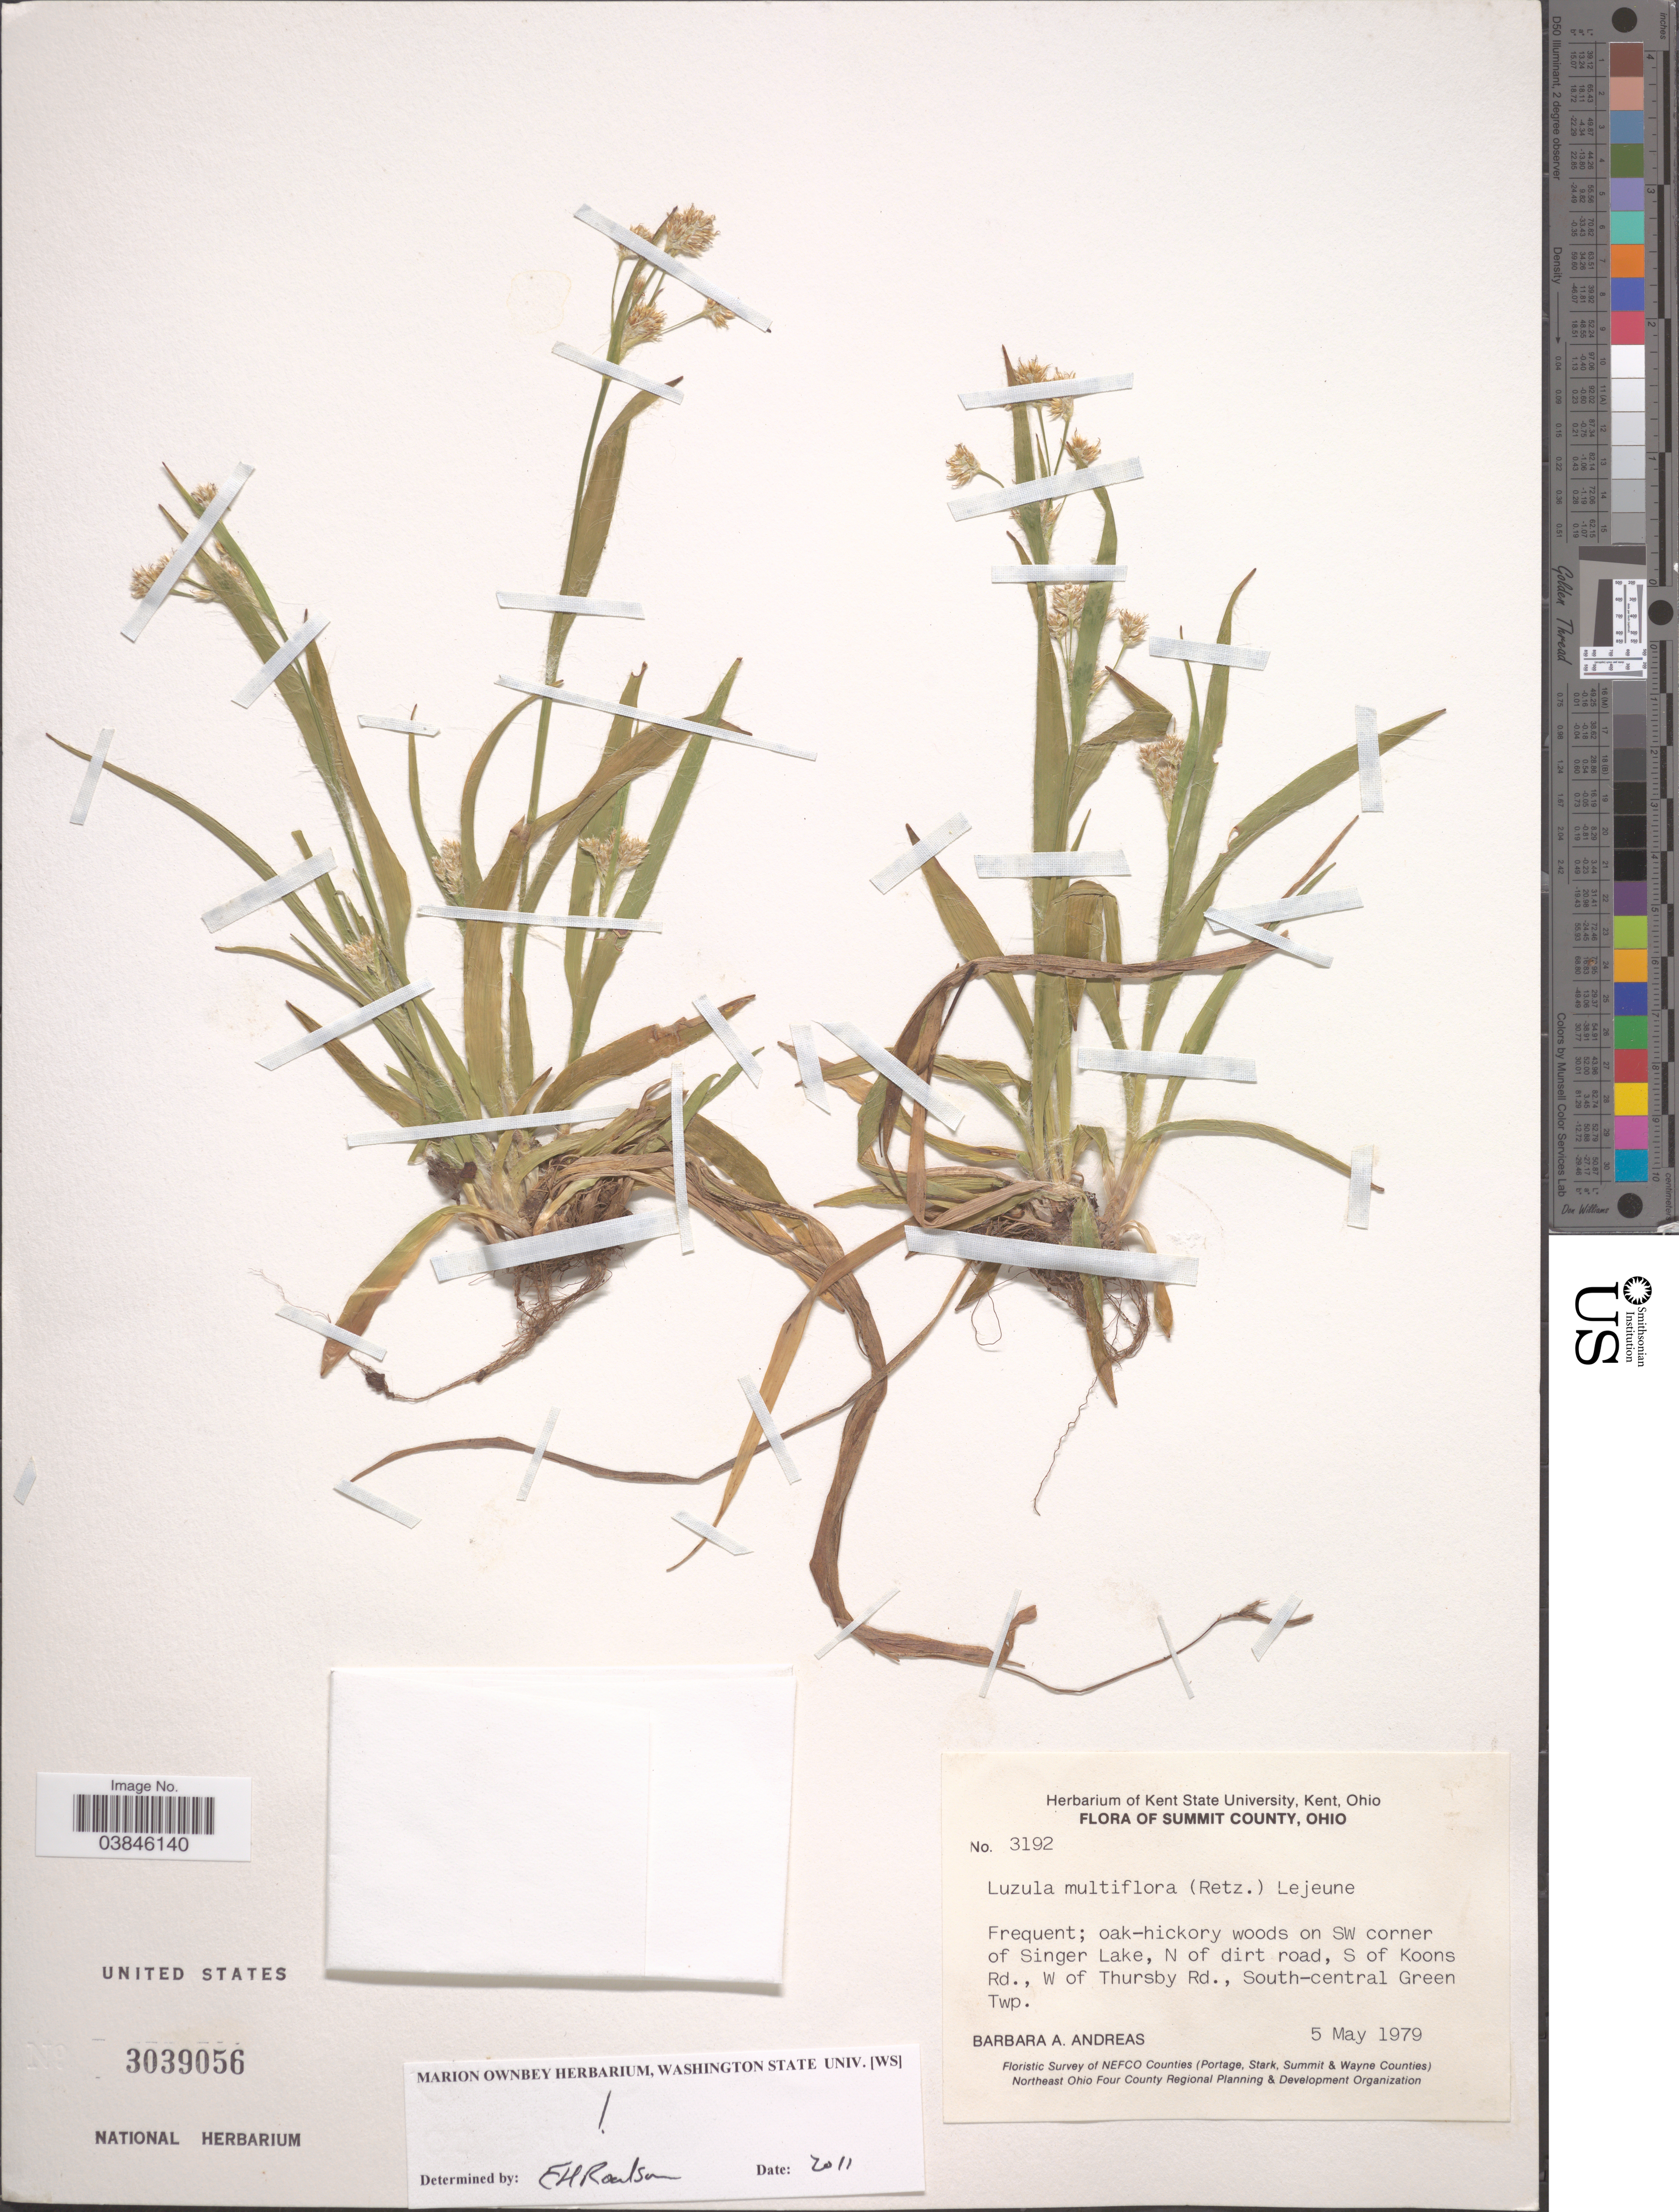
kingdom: Plantae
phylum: Tracheophyta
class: Liliopsida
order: Poales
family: Juncaceae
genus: Luzula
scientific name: Luzula multiflora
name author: (Ehrh.) Lej.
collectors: B. A. Andreas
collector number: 3192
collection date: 1979-05-05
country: United States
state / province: Ohio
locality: Summit County. Oak-hickory woods on SW corner of Singer Lake, N of dirt road, S of Koons Rd., W of Thursby Rd., South-central Green Twp.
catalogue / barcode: US 3039056